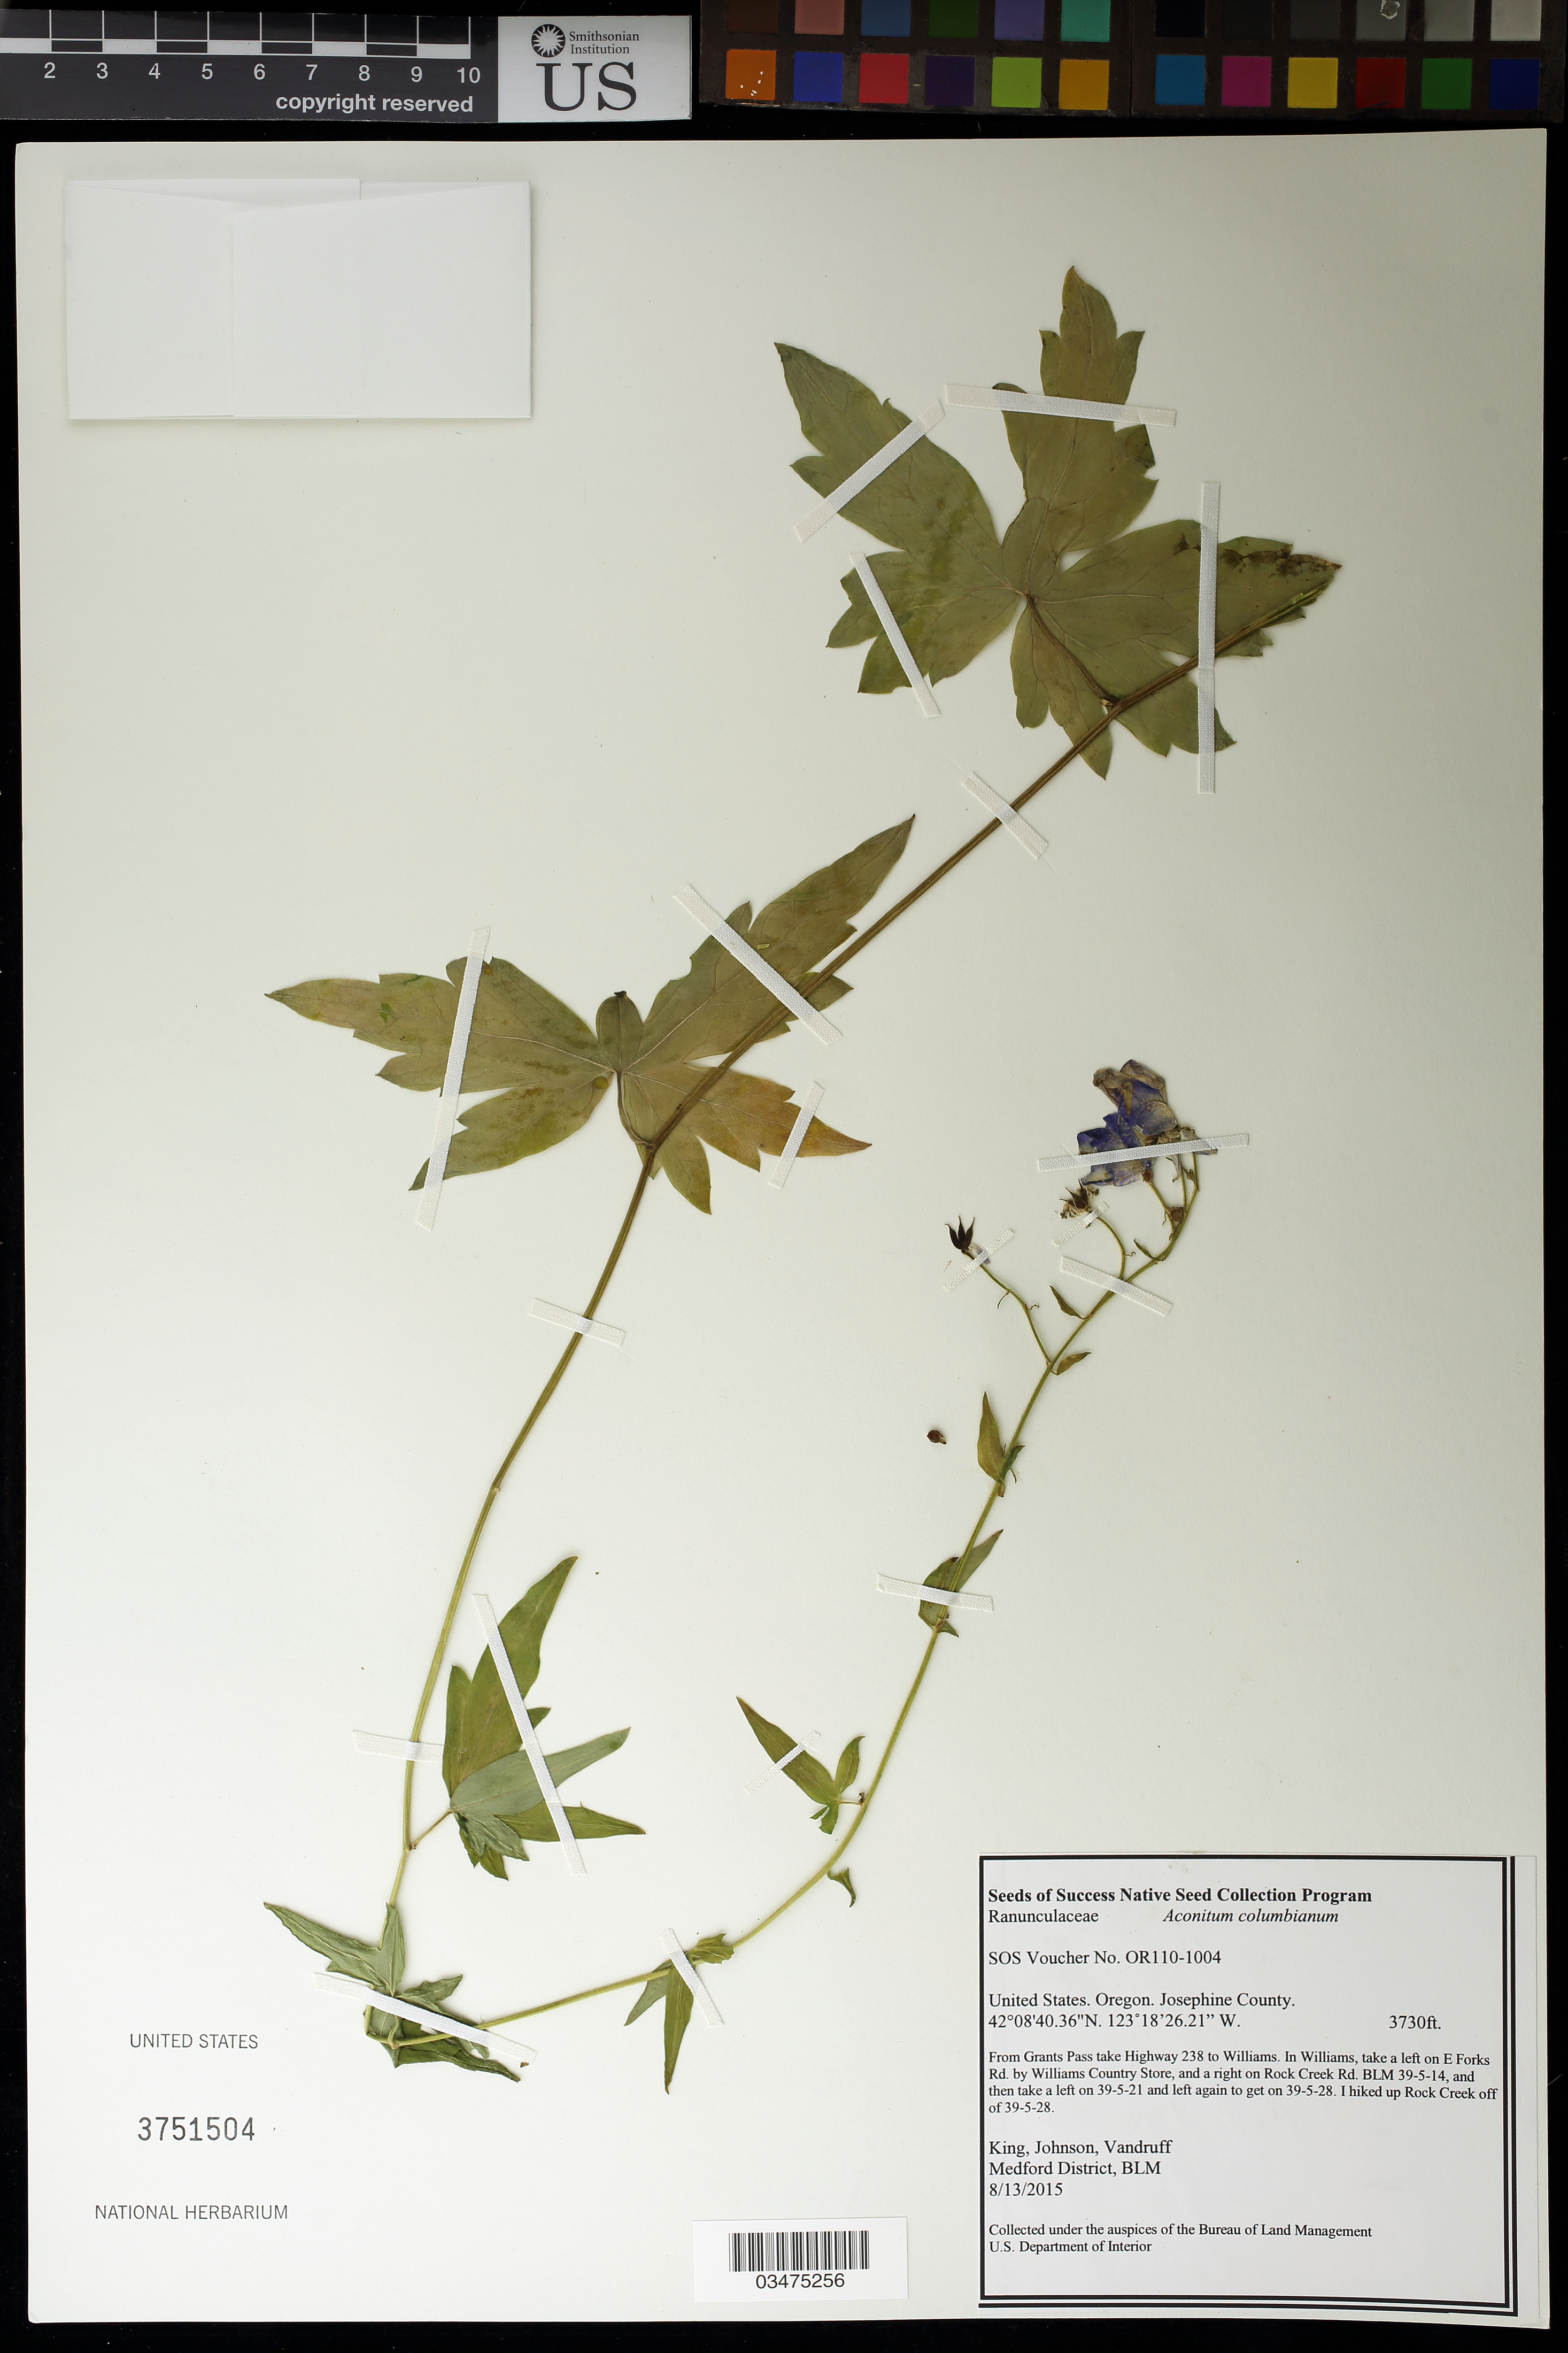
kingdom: Plantae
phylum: Tracheophyta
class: Magnoliopsida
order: Ranunculales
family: Ranunculaceae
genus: Aconitum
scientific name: Aconitum columbianum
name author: Nutt.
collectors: King, --, -- Johnson & -. Vandruff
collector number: OR110-1004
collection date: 2015-08-13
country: United States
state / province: Oregon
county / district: Josephine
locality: Rock Creek, off BLM 39-5-28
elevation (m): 1137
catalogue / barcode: US 3751504